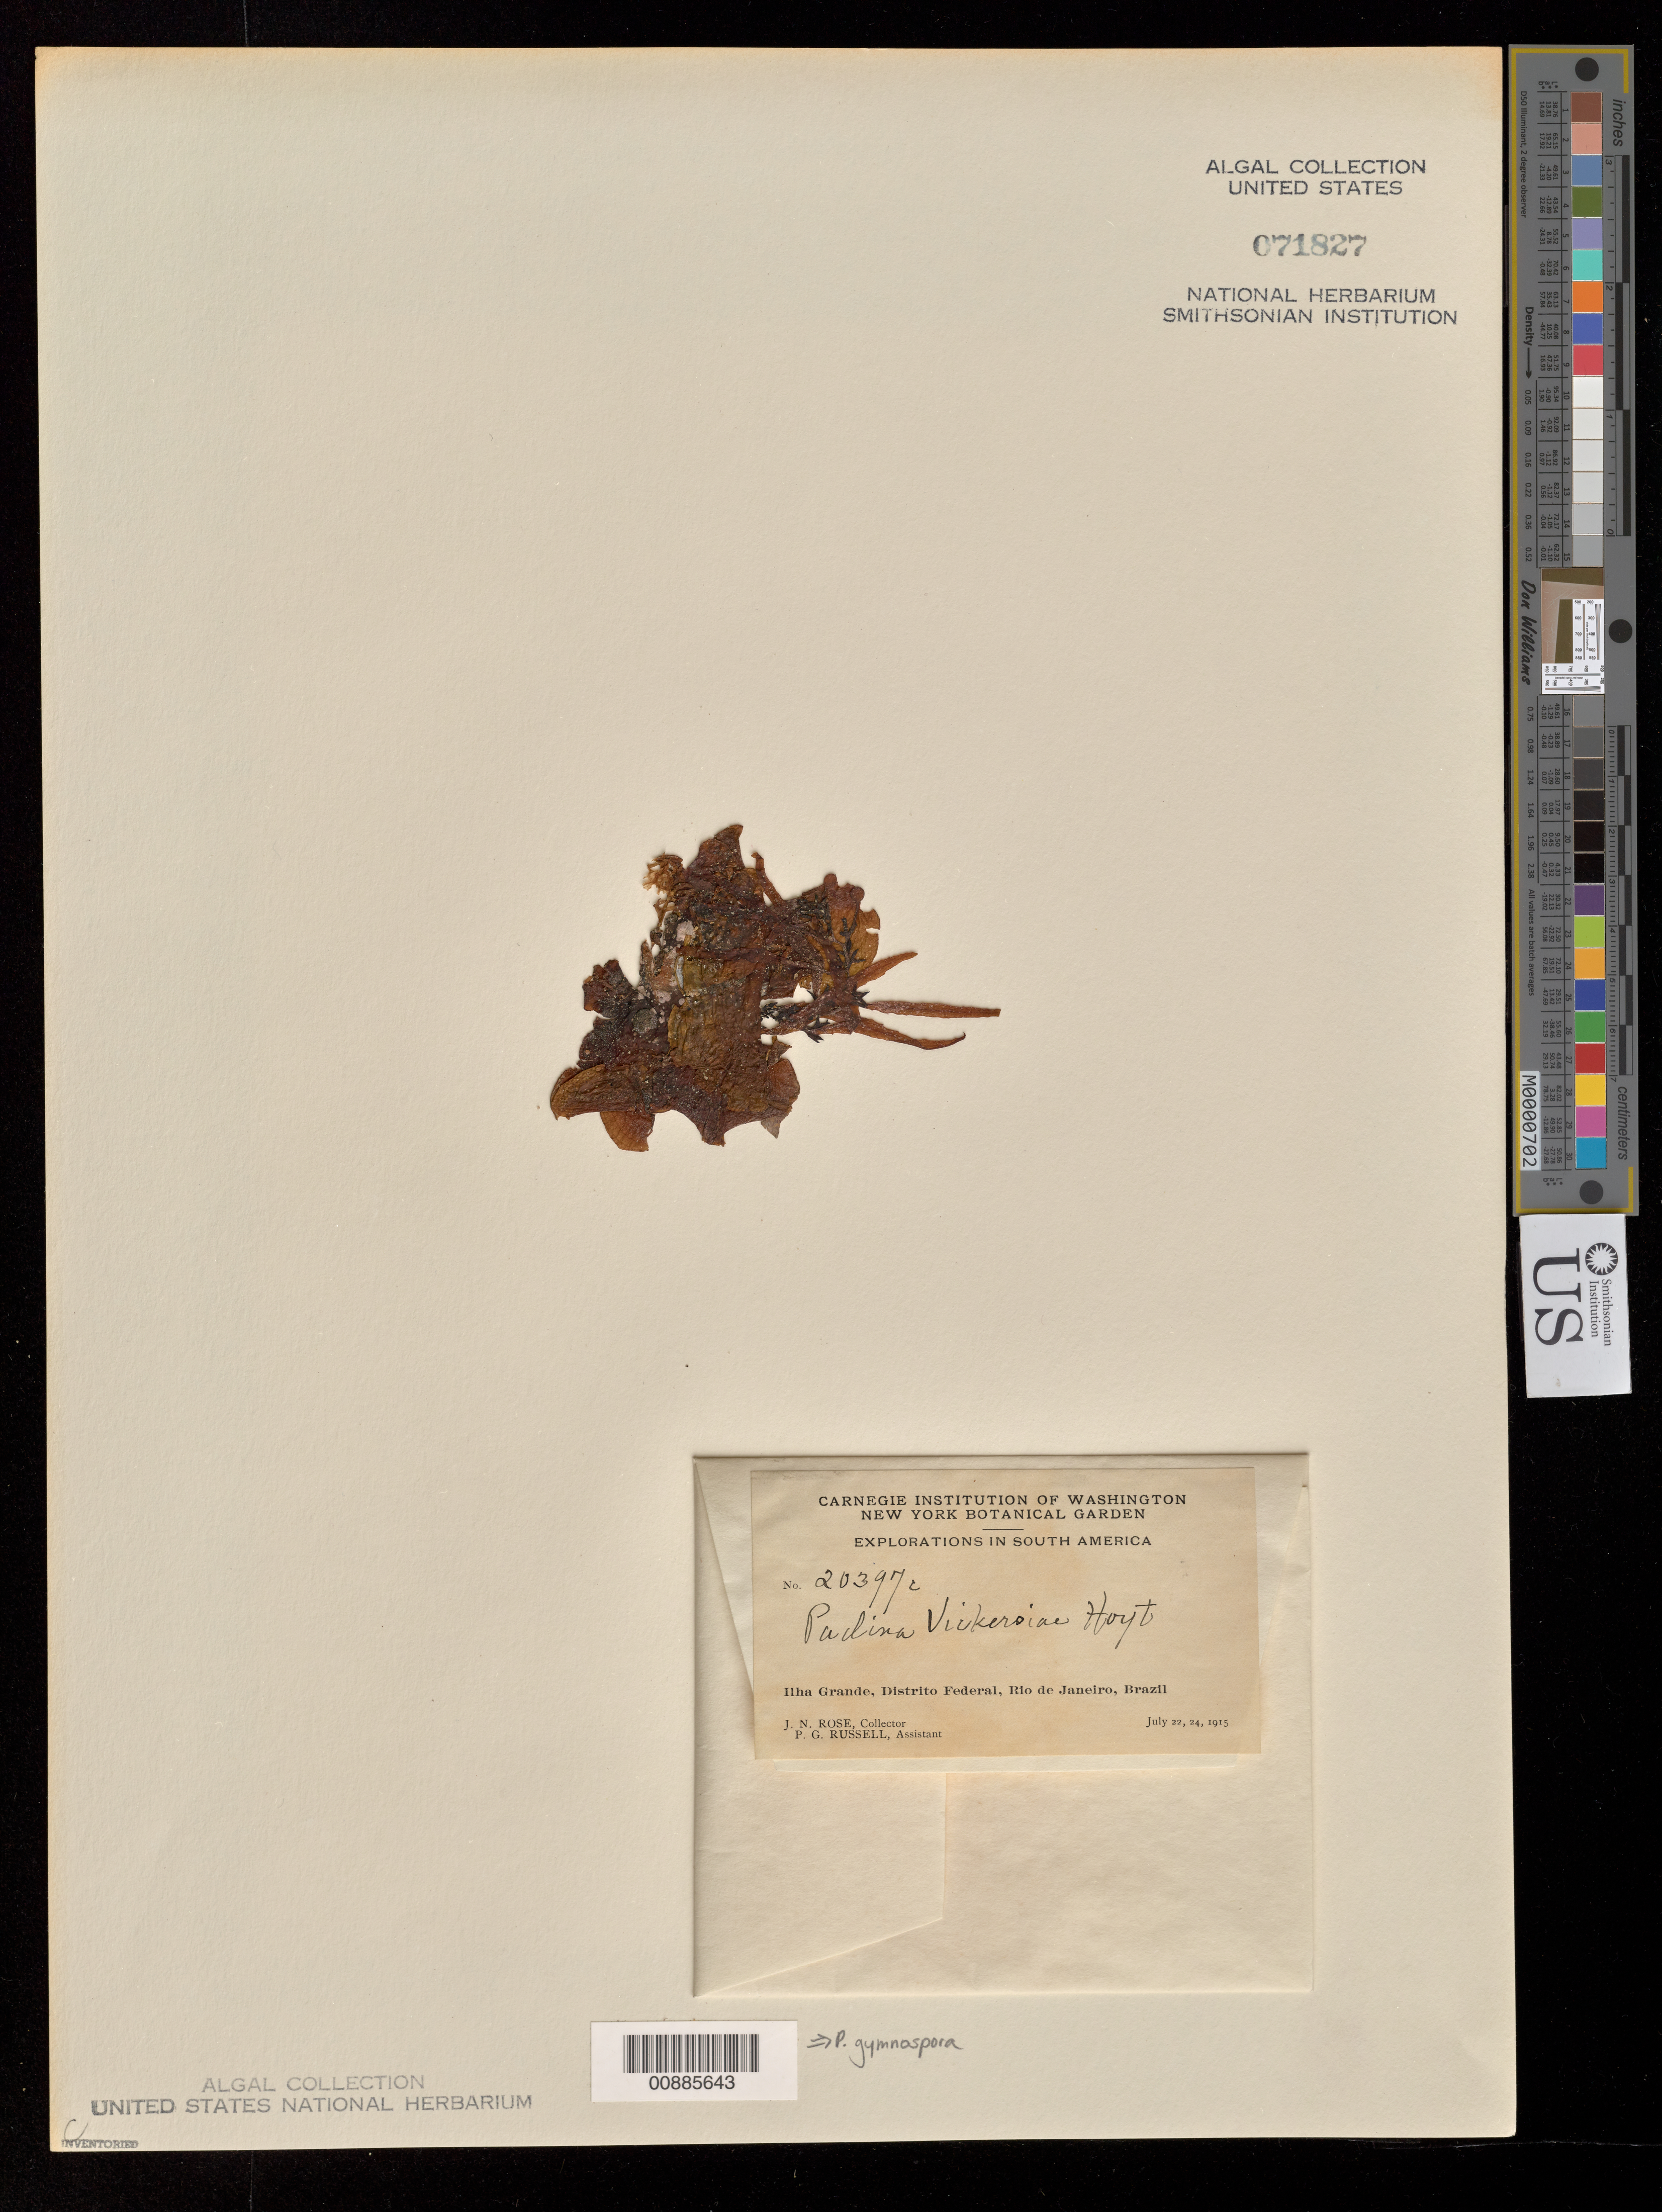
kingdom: Chromista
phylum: Ochrophyta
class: Phaeophyceae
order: Dictyotales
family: Dictyotaceae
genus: Padina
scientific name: Padina gymnospora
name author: (Kütz.) O.G. Sond.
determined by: Algae name updating Project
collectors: J. N. Rose & P. G. Russell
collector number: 20397c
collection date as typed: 22 Jul 1915 and 24 Jul 1915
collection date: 1915-07-22,1915-07-24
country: Brazil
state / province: Rio de Janeiro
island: Ilha Grande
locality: Former Distrito Federal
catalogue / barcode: US 71827